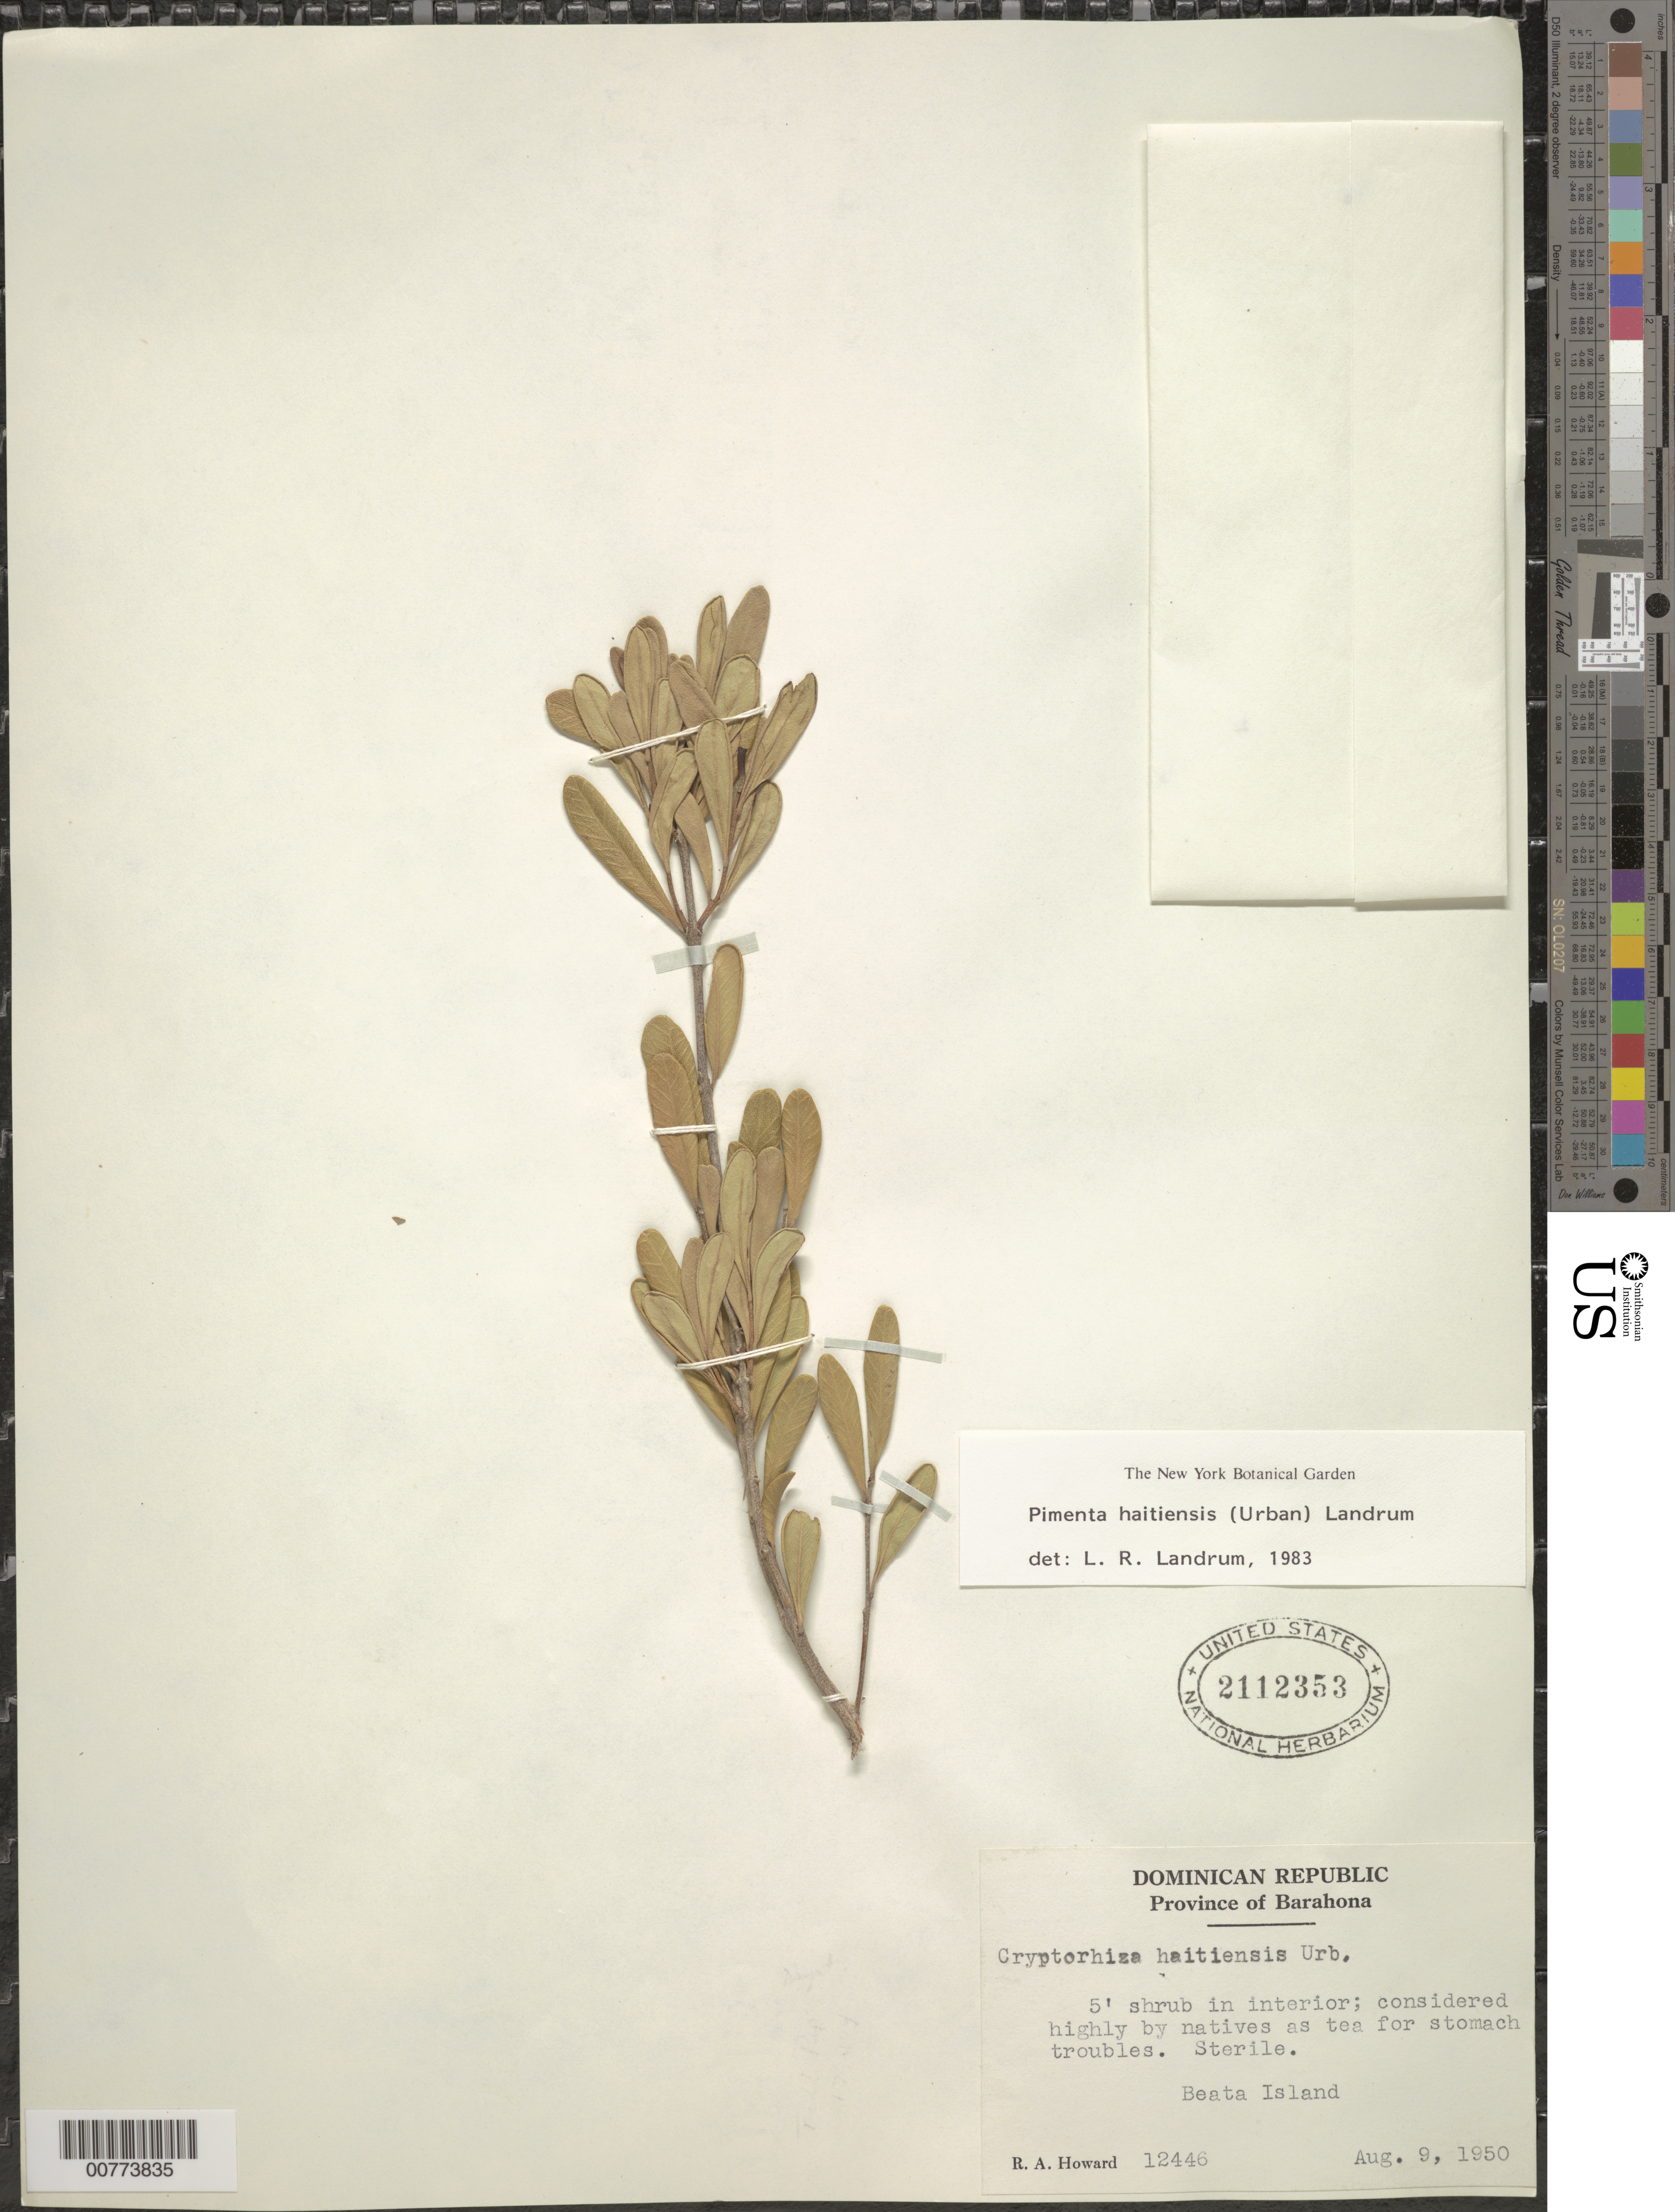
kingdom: Plantae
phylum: Tracheophyta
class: Magnoliopsida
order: Myrtales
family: Myrtaceae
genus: Pimenta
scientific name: Pimenta haitiensis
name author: (Urb.) Landrum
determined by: Landrum, L. R.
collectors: R. A. Howard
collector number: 12446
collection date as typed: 09 Aug 1950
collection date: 1950-08-09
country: Dominican Republic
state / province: Barahona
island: Hispaniola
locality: Beata Island.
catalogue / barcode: US 2112353